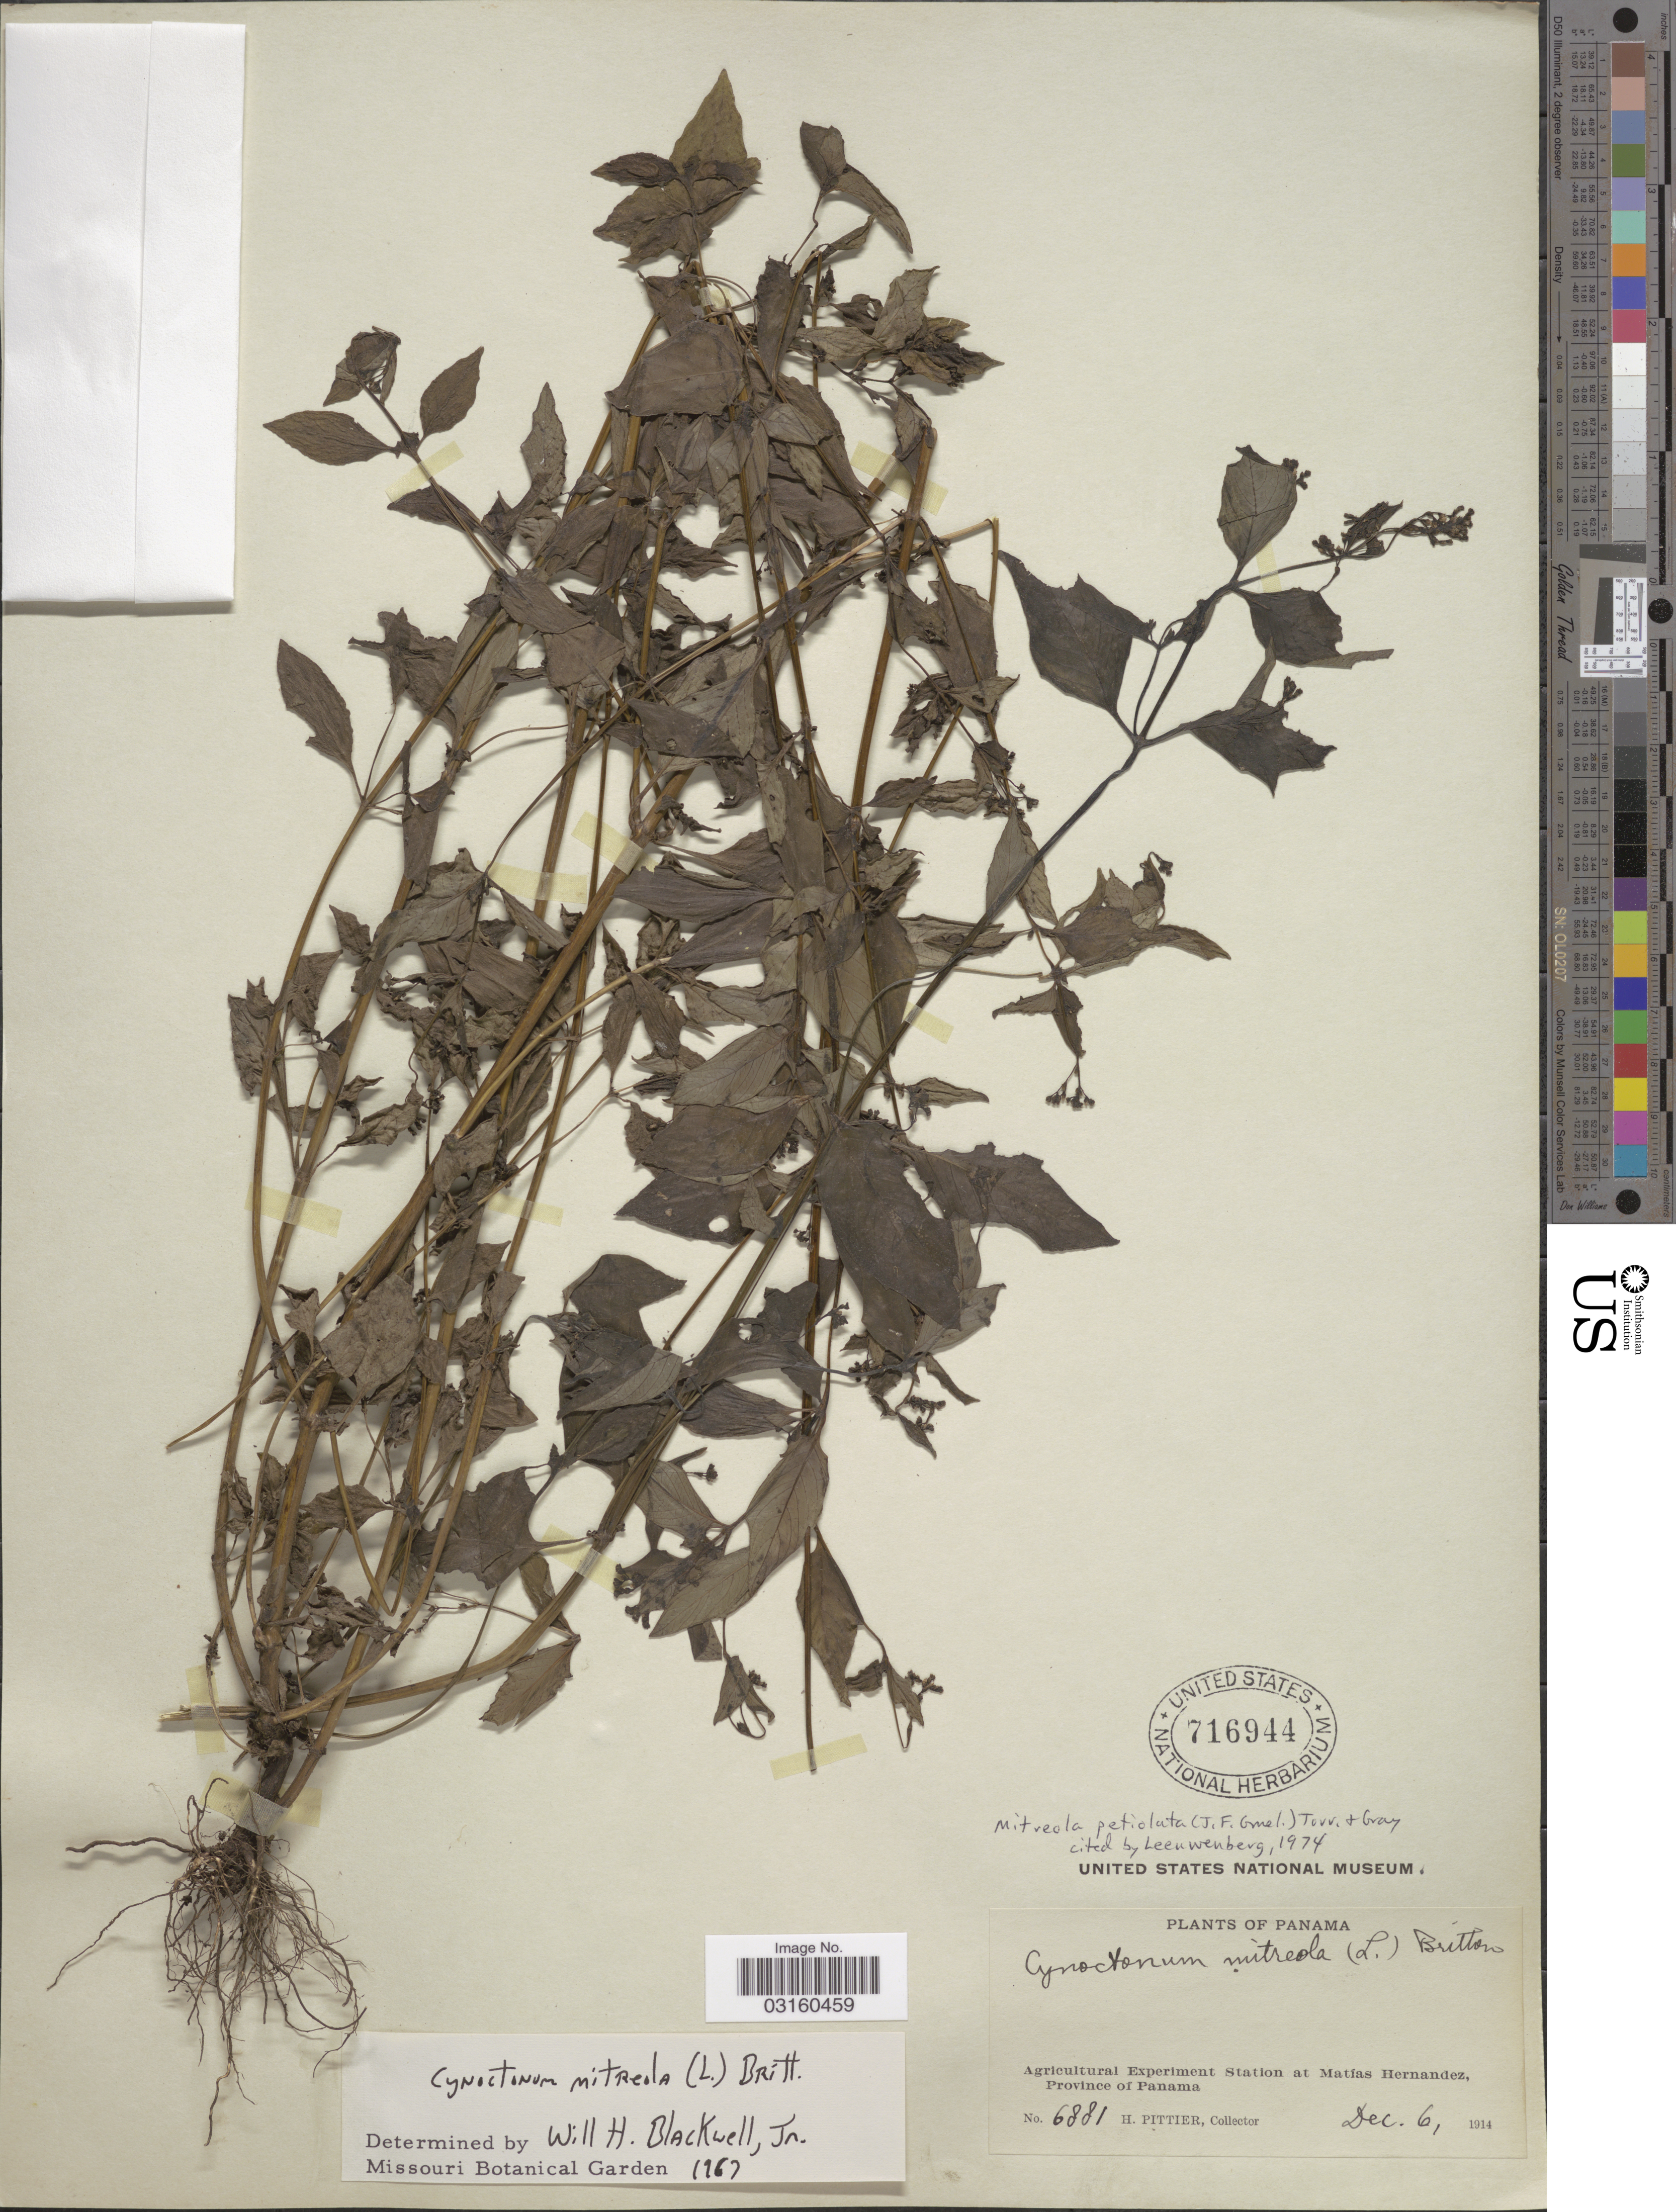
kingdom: Plantae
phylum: Tracheophyta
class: Magnoliopsida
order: Gentianales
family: Loganiaceae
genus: Mitreola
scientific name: Mitreola petiolata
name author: (J.F. Gmel.) Torr. & A. Gray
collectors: H. F. Pittier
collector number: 6881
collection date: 1914-12-06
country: Panama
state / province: Panamá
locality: Agricultural Experiment Station at Matias Hernandez.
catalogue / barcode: US 716944